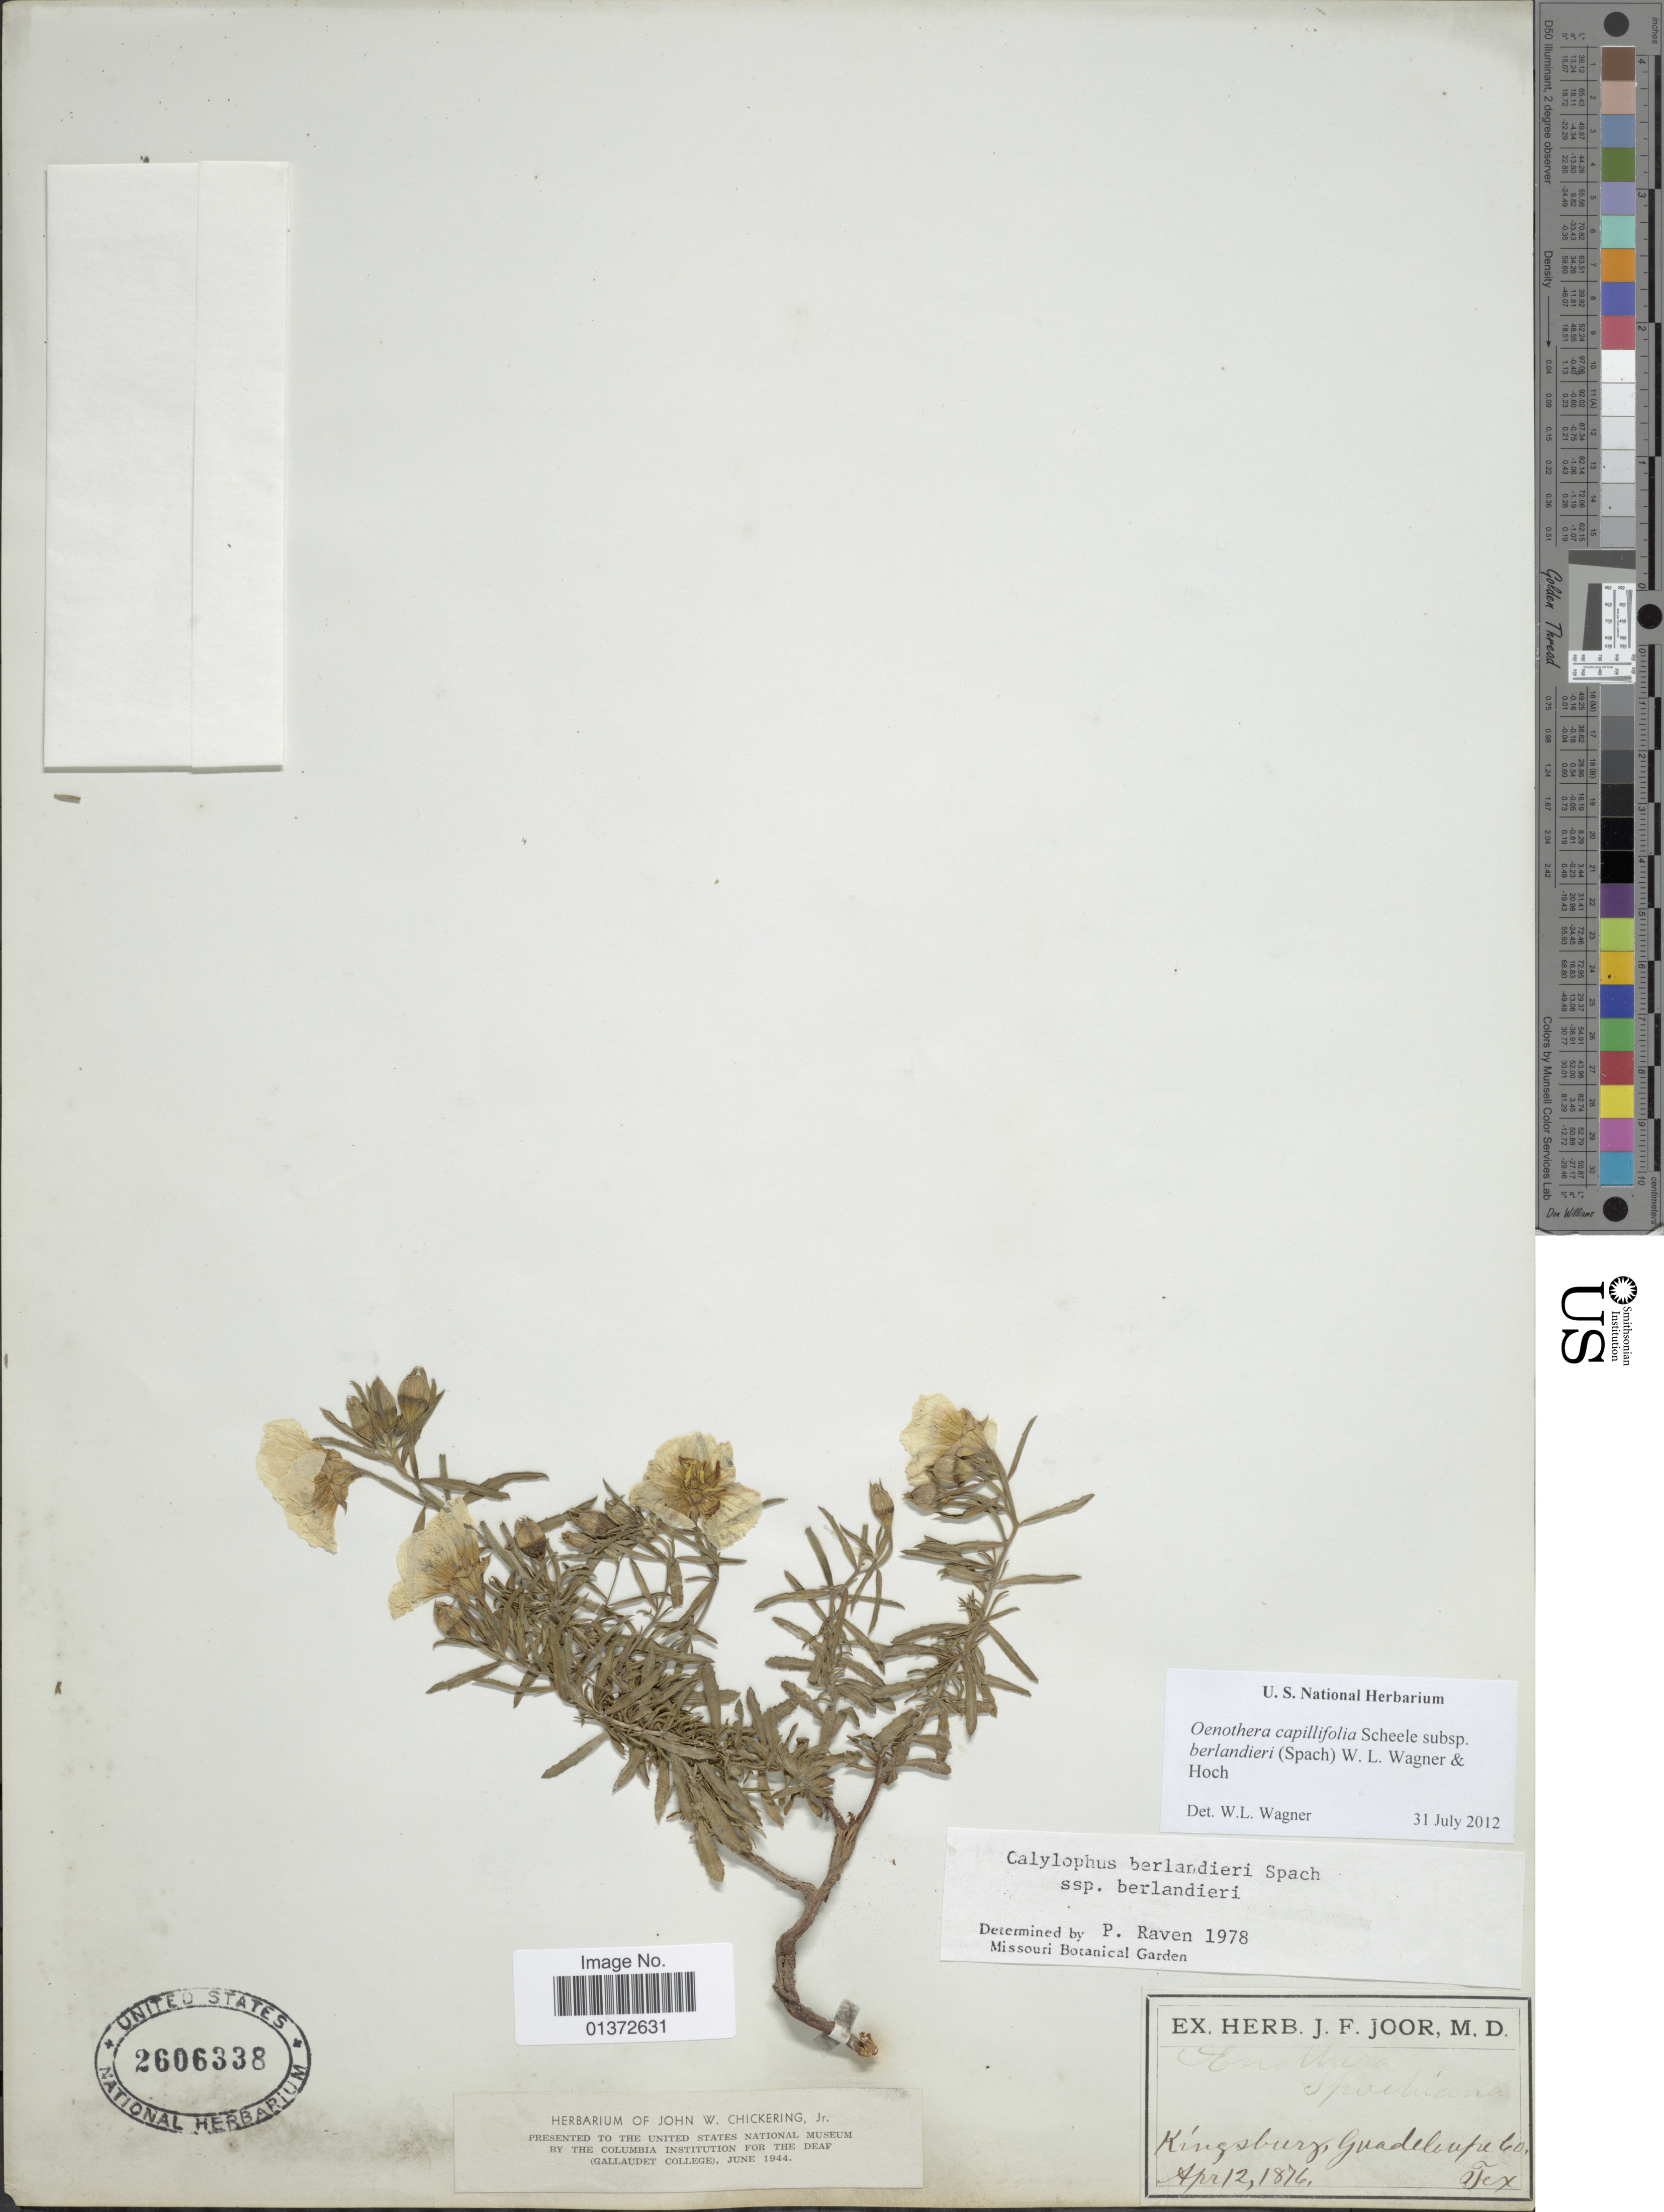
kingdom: Plantae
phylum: Tracheophyta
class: Magnoliopsida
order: Myrtales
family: Onagraceae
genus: Oenothera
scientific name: Oenothera capillifolia subsp. berlandieri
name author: (Spach) W.L. Wagner & Hoch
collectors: ex herb. J.F. Joor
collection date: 1876-04-12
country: United States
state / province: Texas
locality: Kingsbury, Guadeloupe Co., Tex.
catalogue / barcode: US 2606338